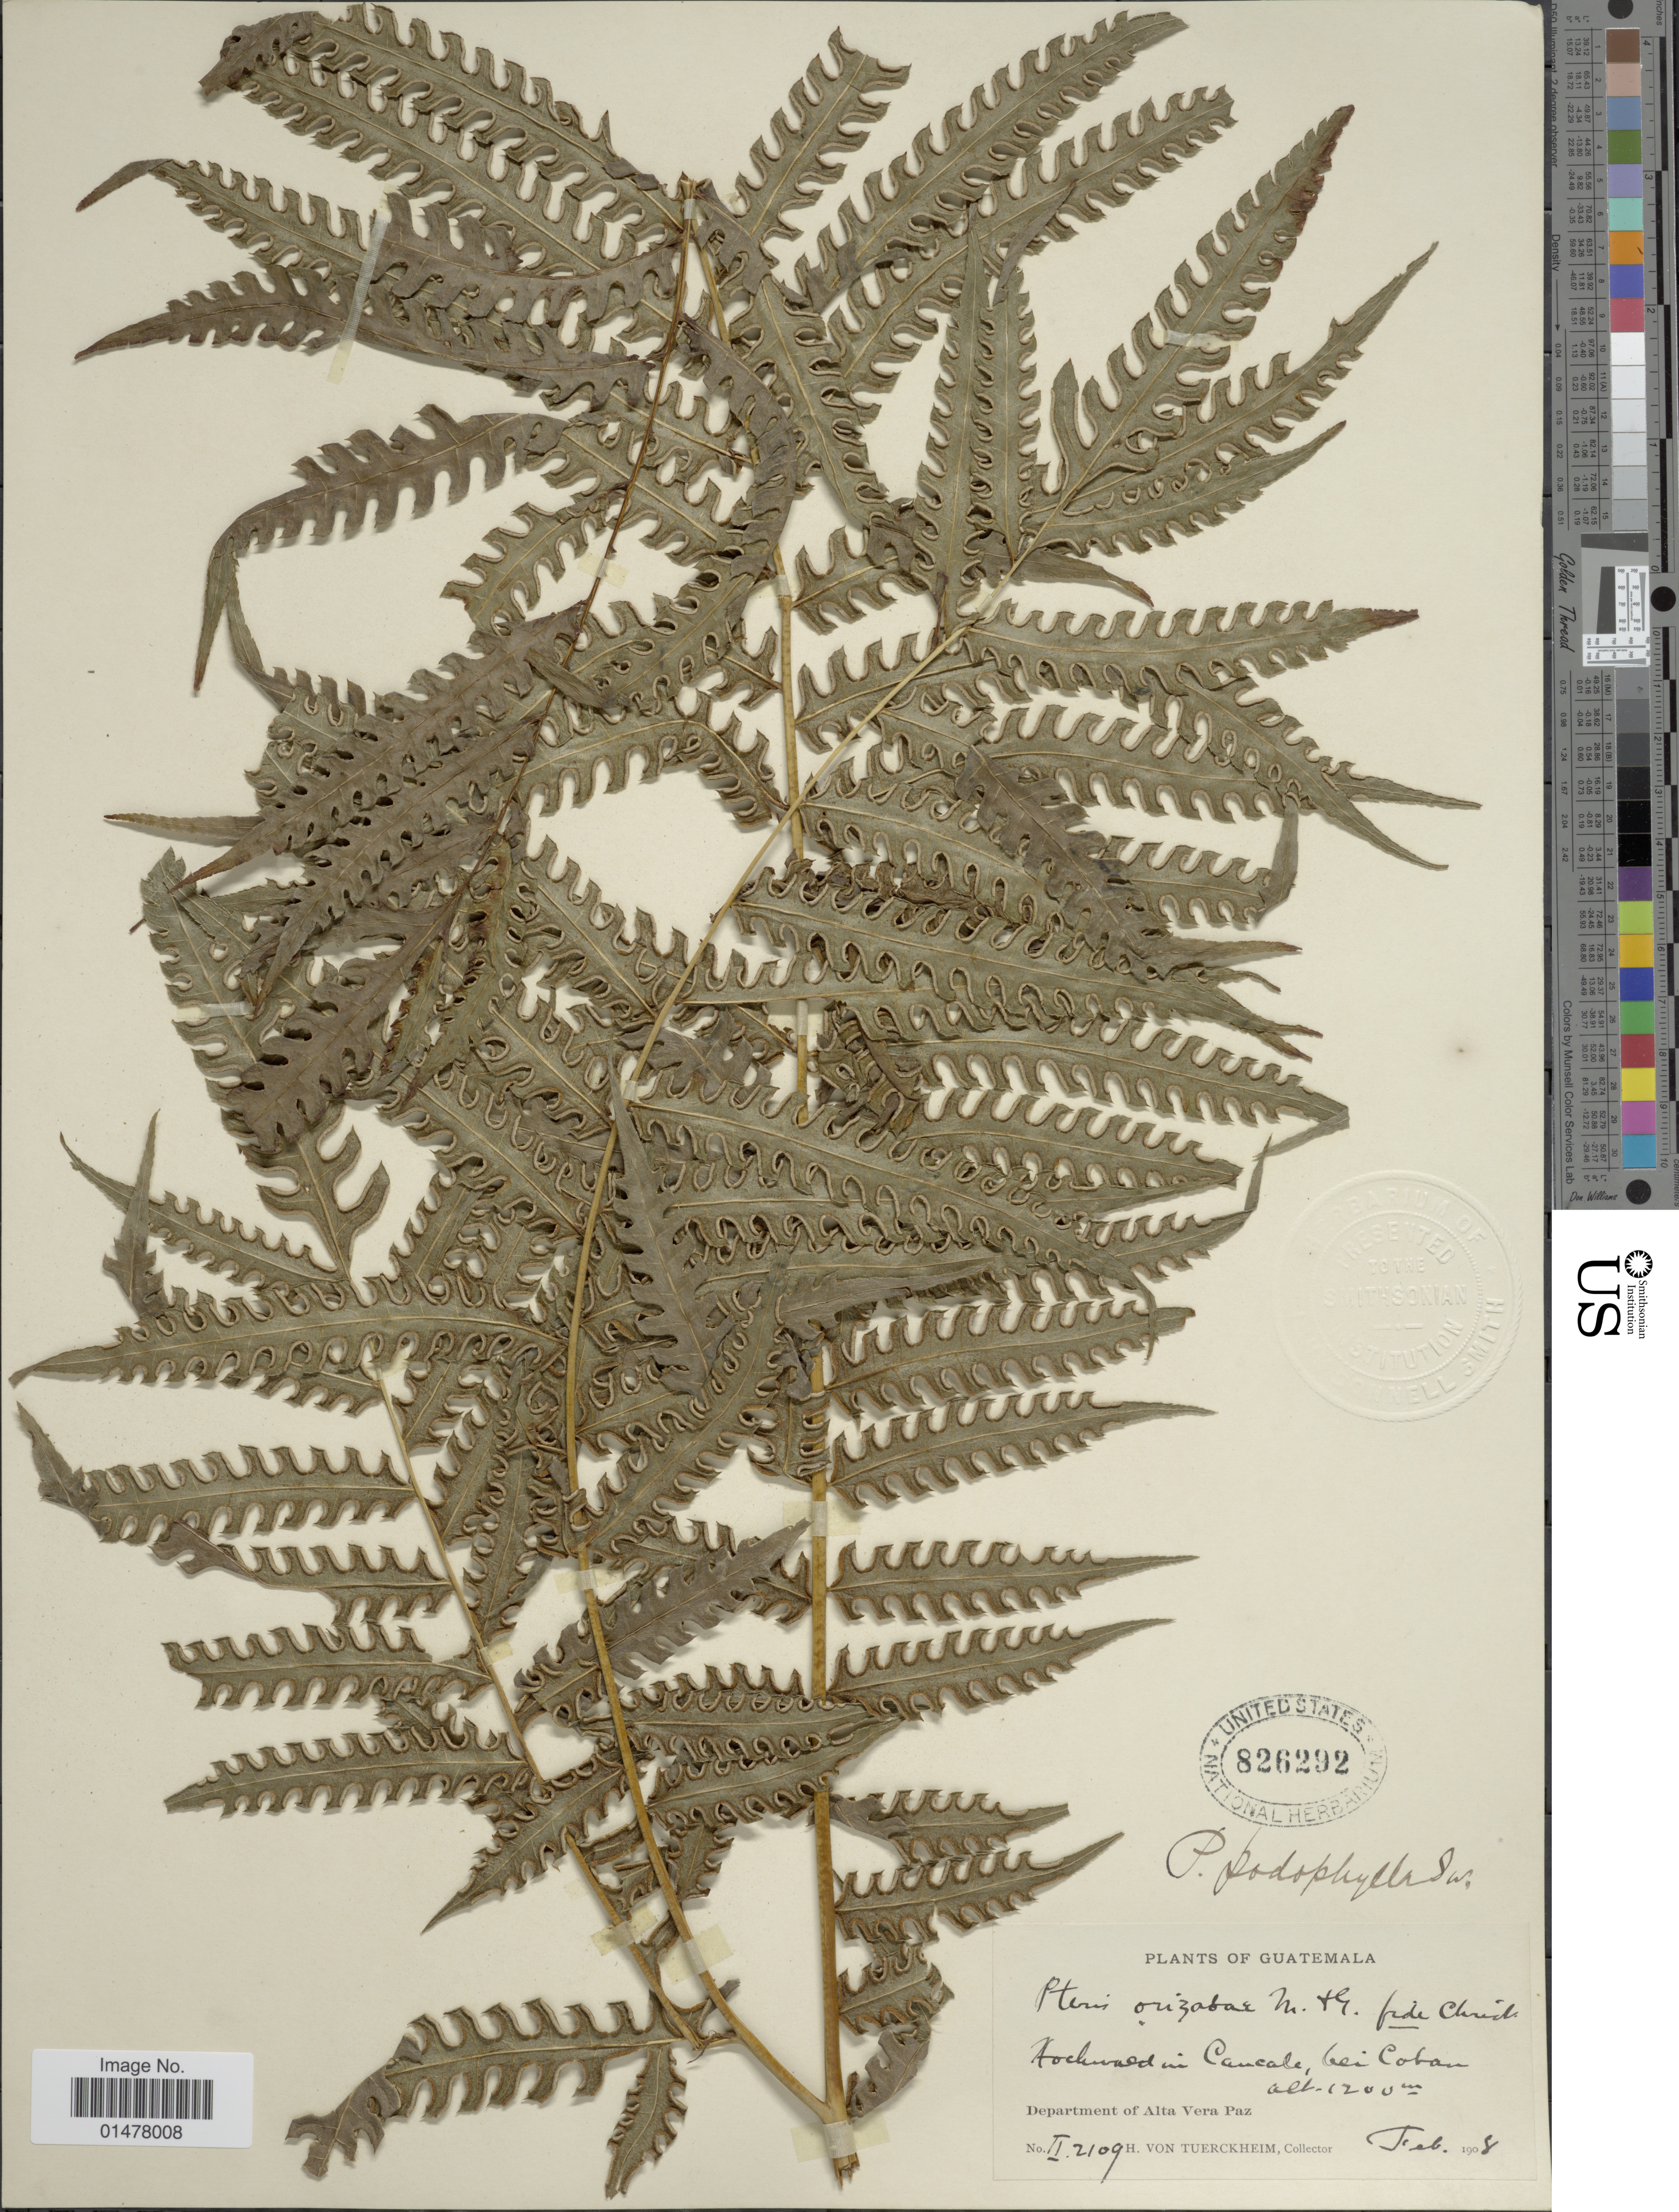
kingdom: Plantae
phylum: Tracheophyta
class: Polypodiopsida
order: Polypodiales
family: Pteridaceae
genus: Pteris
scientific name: Pteris podophylla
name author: Sw.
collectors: H. von Tuerckheim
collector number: II2109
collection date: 1908-02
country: Guatemala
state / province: Alta Verapaz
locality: Plants of Guatemala, hochwald in caucade, bei coban, Department of Alta Vera Paz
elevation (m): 1200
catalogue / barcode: US 826292